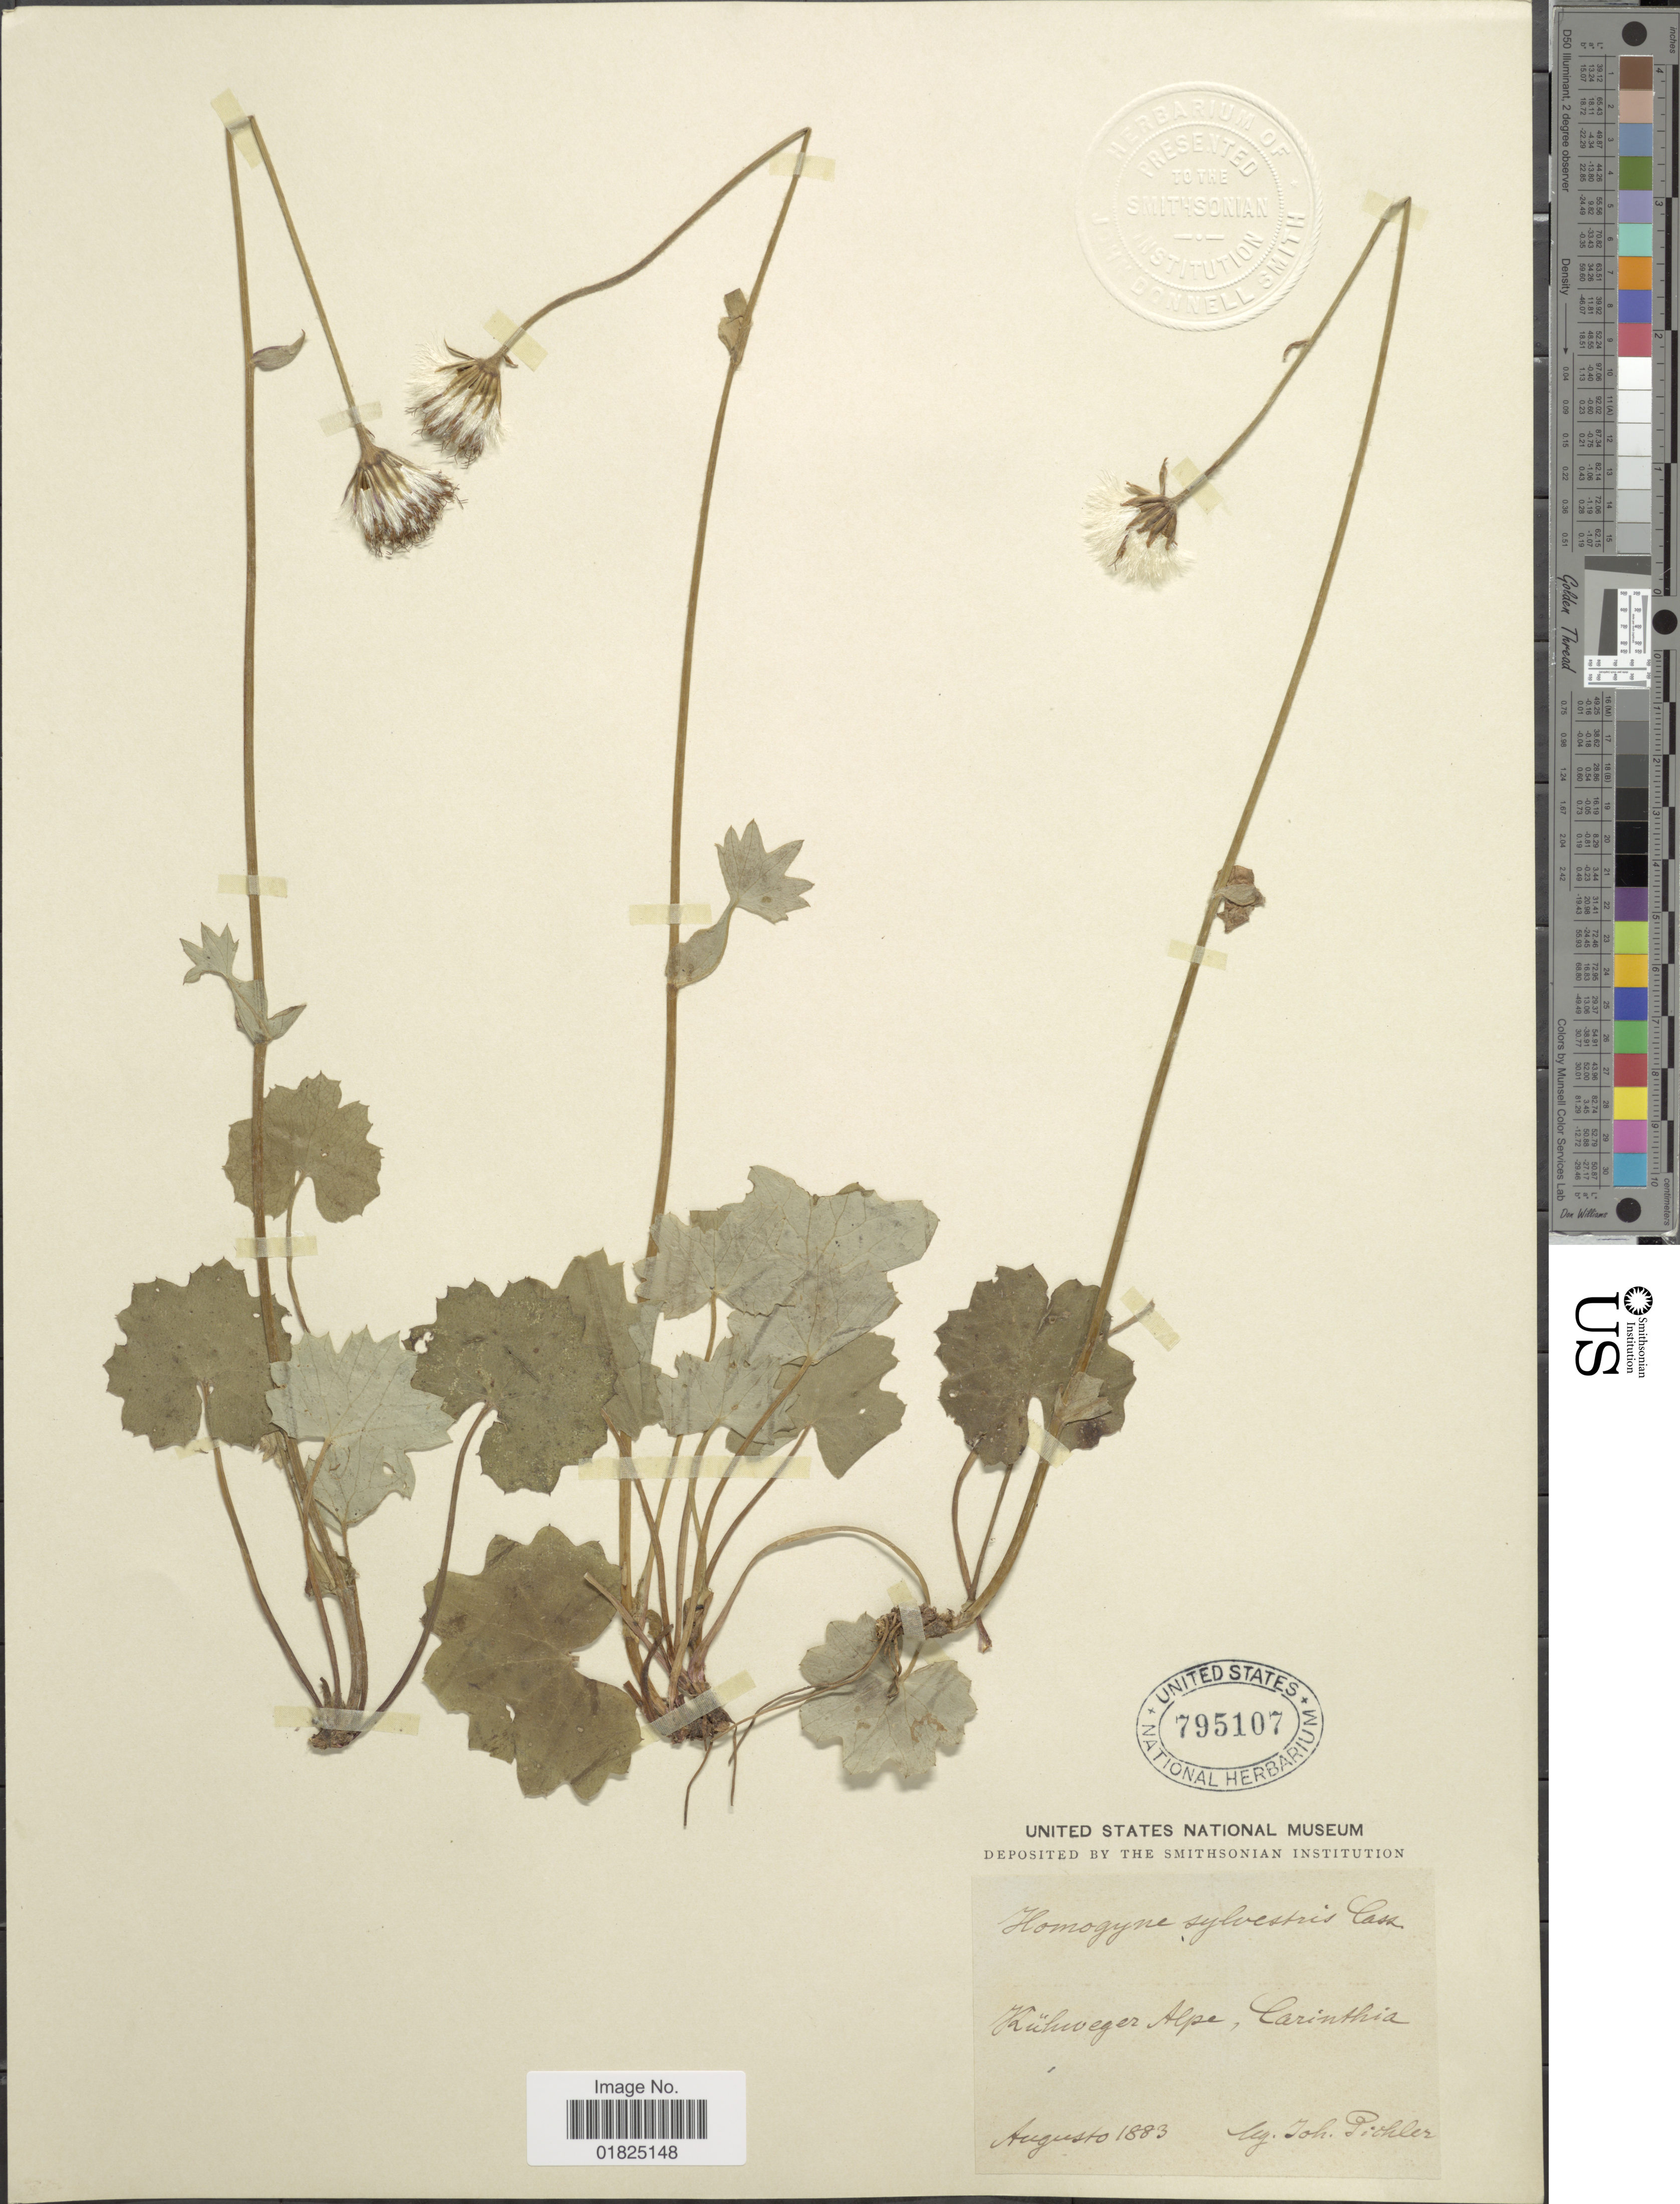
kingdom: Plantae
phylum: Tracheophyta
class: Magnoliopsida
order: Asterales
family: Asteraceae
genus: Homogyne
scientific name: Homogyne sylvestris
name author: Cass.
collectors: Pichler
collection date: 1883-08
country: Austria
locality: Kühweger Alpe, Carintha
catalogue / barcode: US 795107